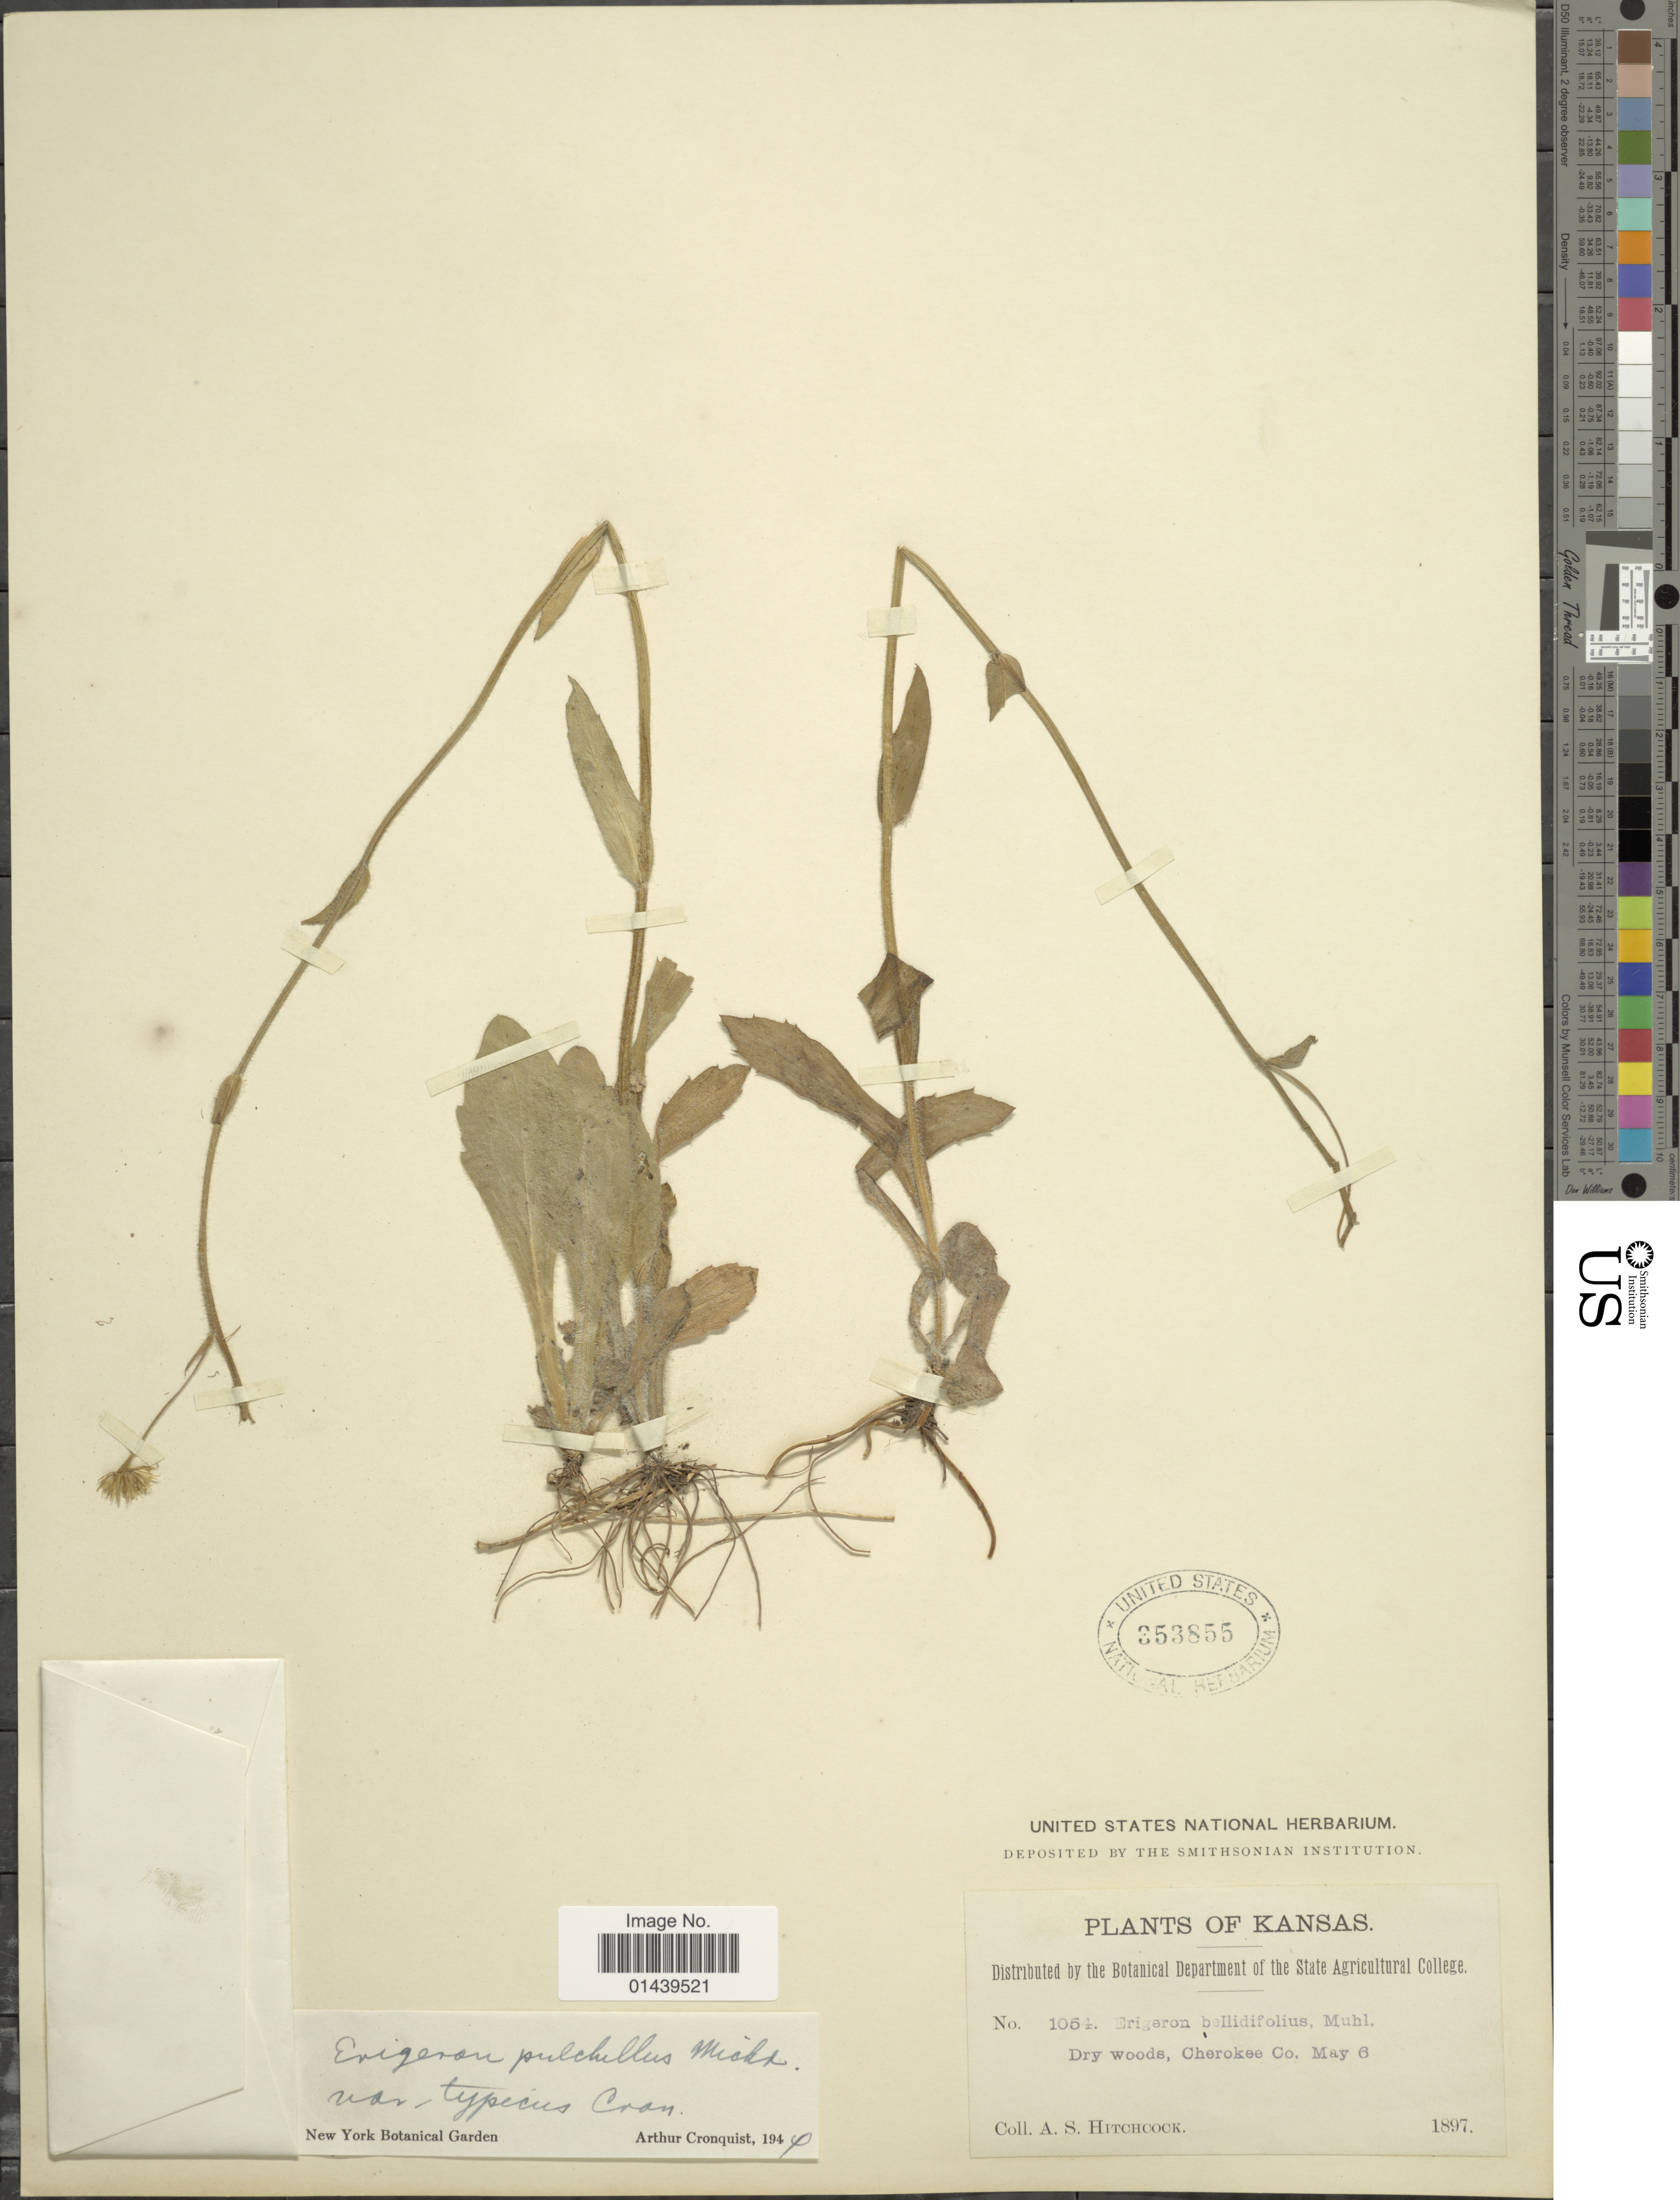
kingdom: Plantae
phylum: Tracheophyta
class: Magnoliopsida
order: Asterales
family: Asteraceae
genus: Erigeron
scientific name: Erigeron pulchellus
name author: Michx.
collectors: A. S. Hitchcock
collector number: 1054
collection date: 1897-05-06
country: United States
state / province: Kansas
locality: Cherokee Co.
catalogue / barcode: US 353855